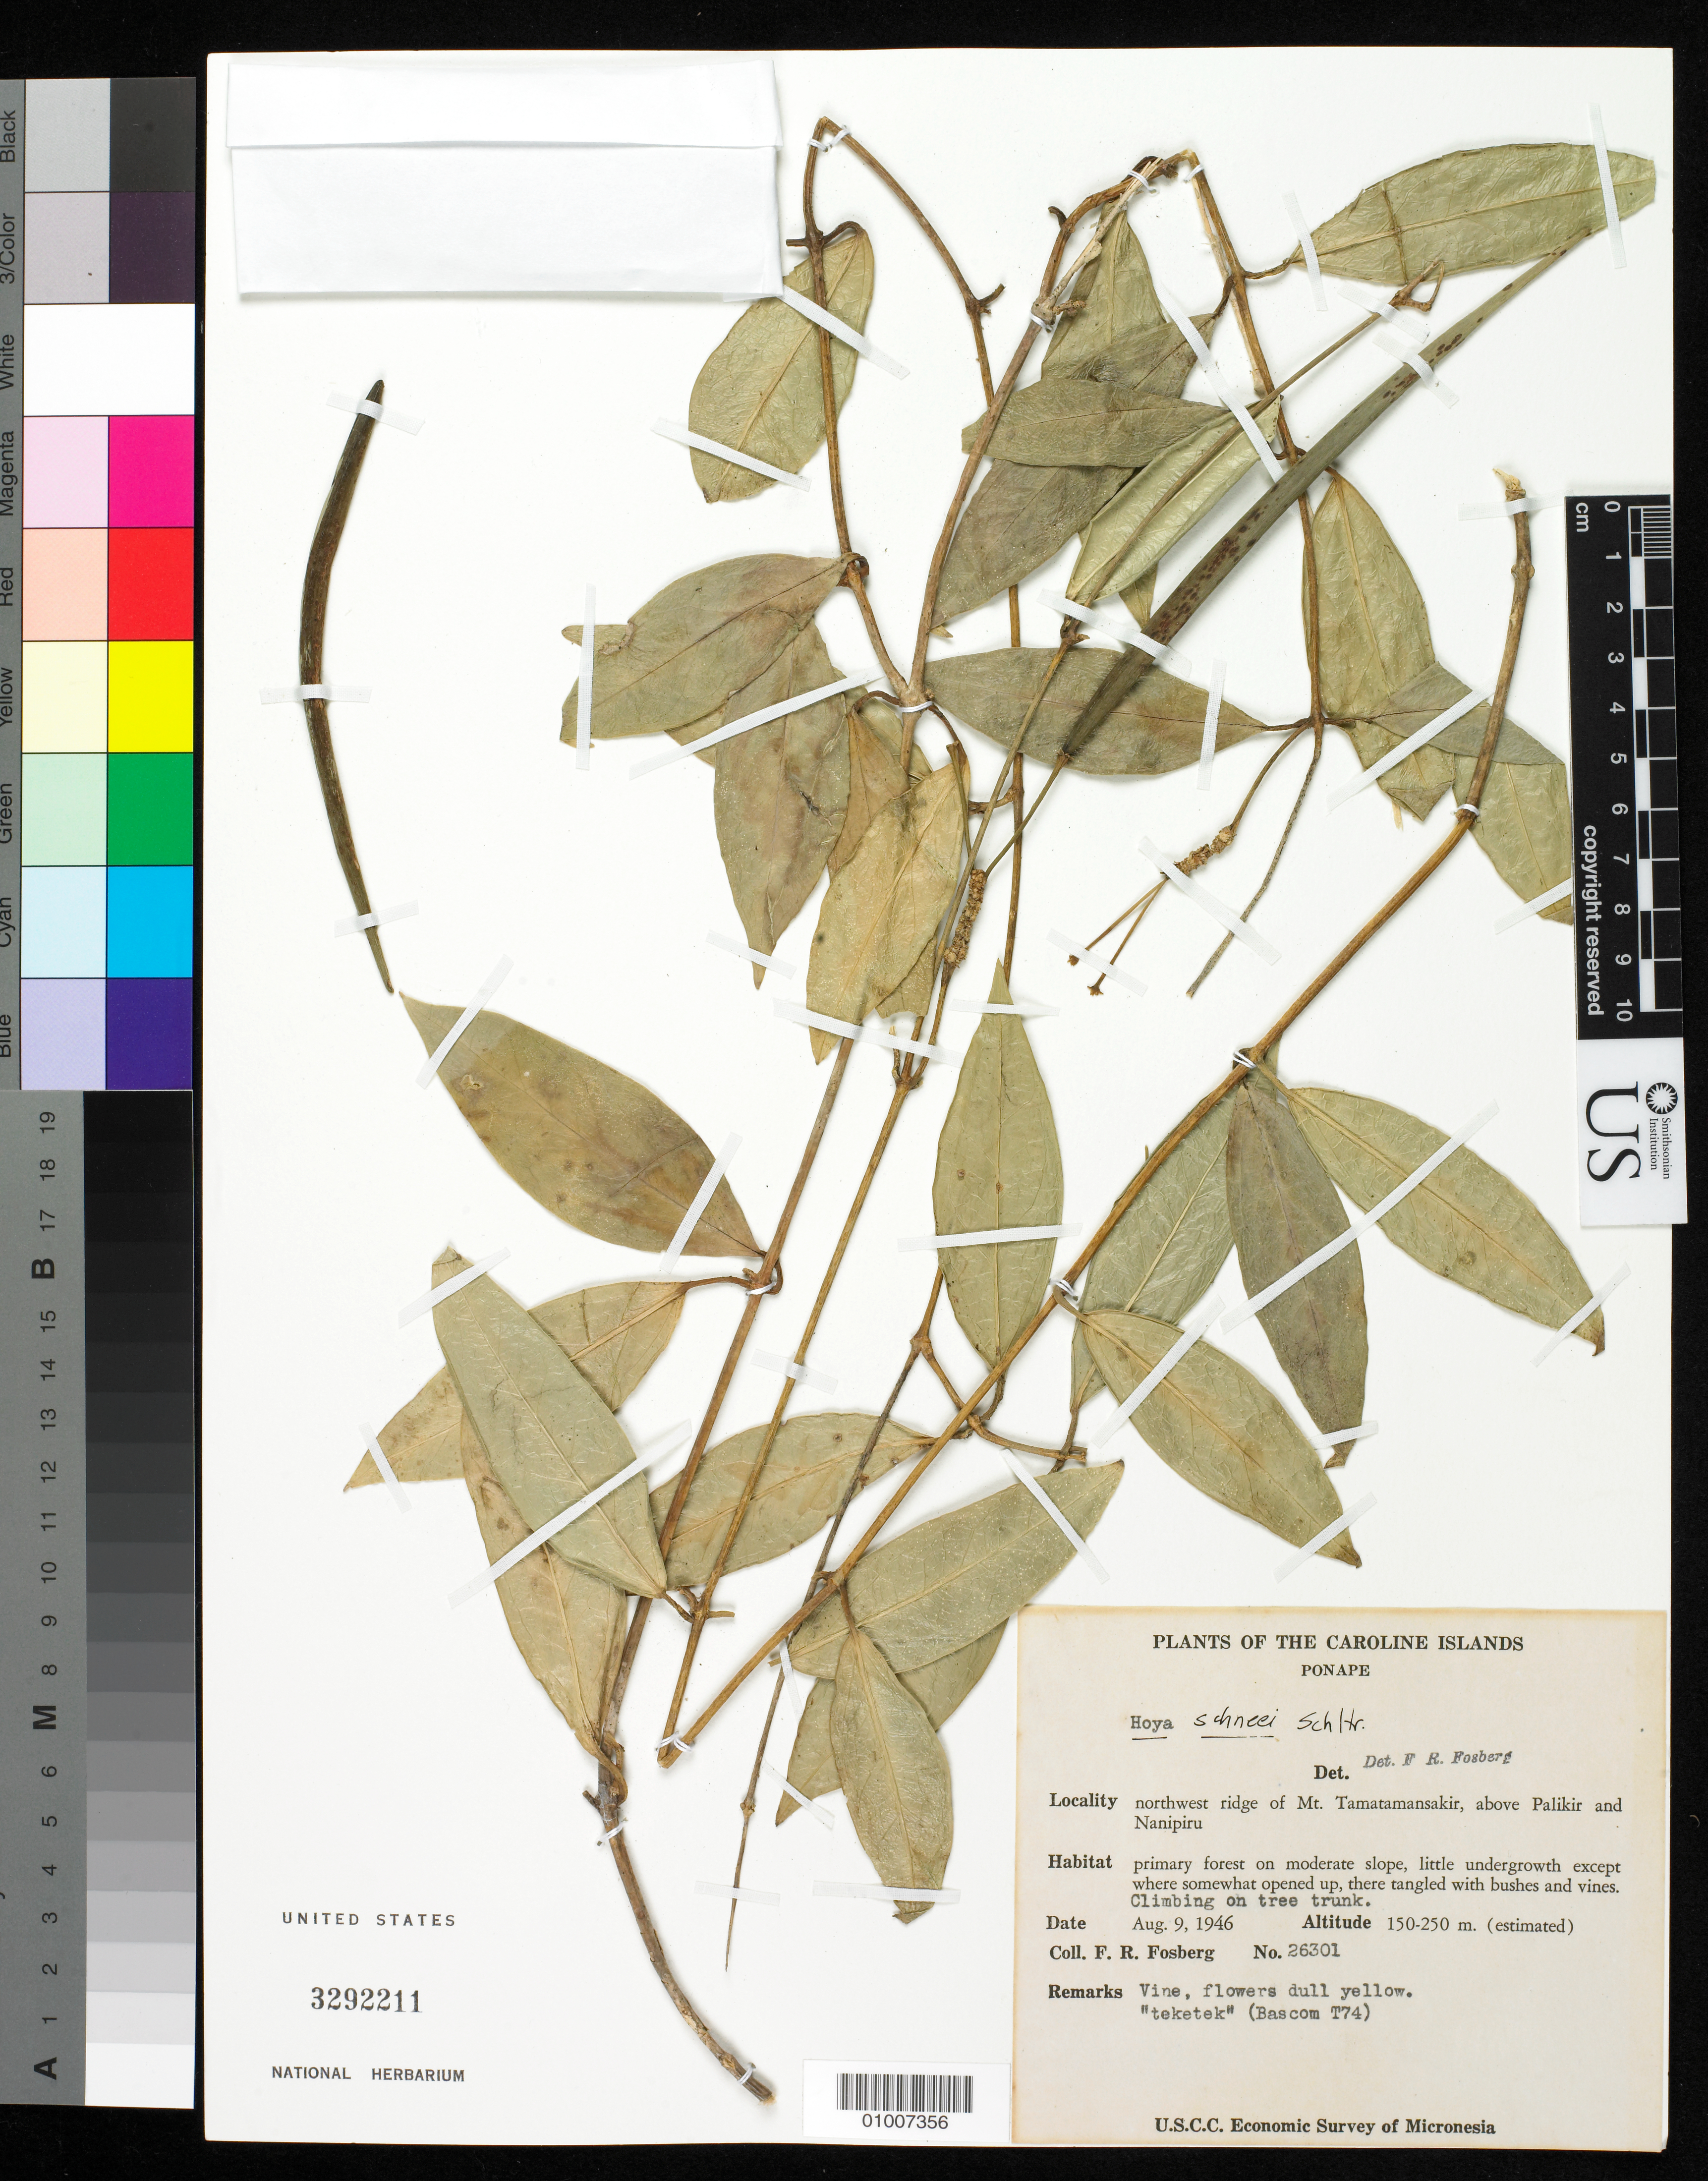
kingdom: Plantae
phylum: Tracheophyta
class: Magnoliopsida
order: Gentianales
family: Apocynaceae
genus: Hoya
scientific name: Hoya schneei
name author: Schltr.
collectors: F. R. Fosberg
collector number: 26301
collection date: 1946-08-09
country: Micronesia, Federated States of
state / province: Pohnpei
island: Pohnpei [Ponape]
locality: NW ridge of Mt. Tamatamansakir, above Palikir and Nanipiru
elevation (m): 150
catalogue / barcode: US 3292211